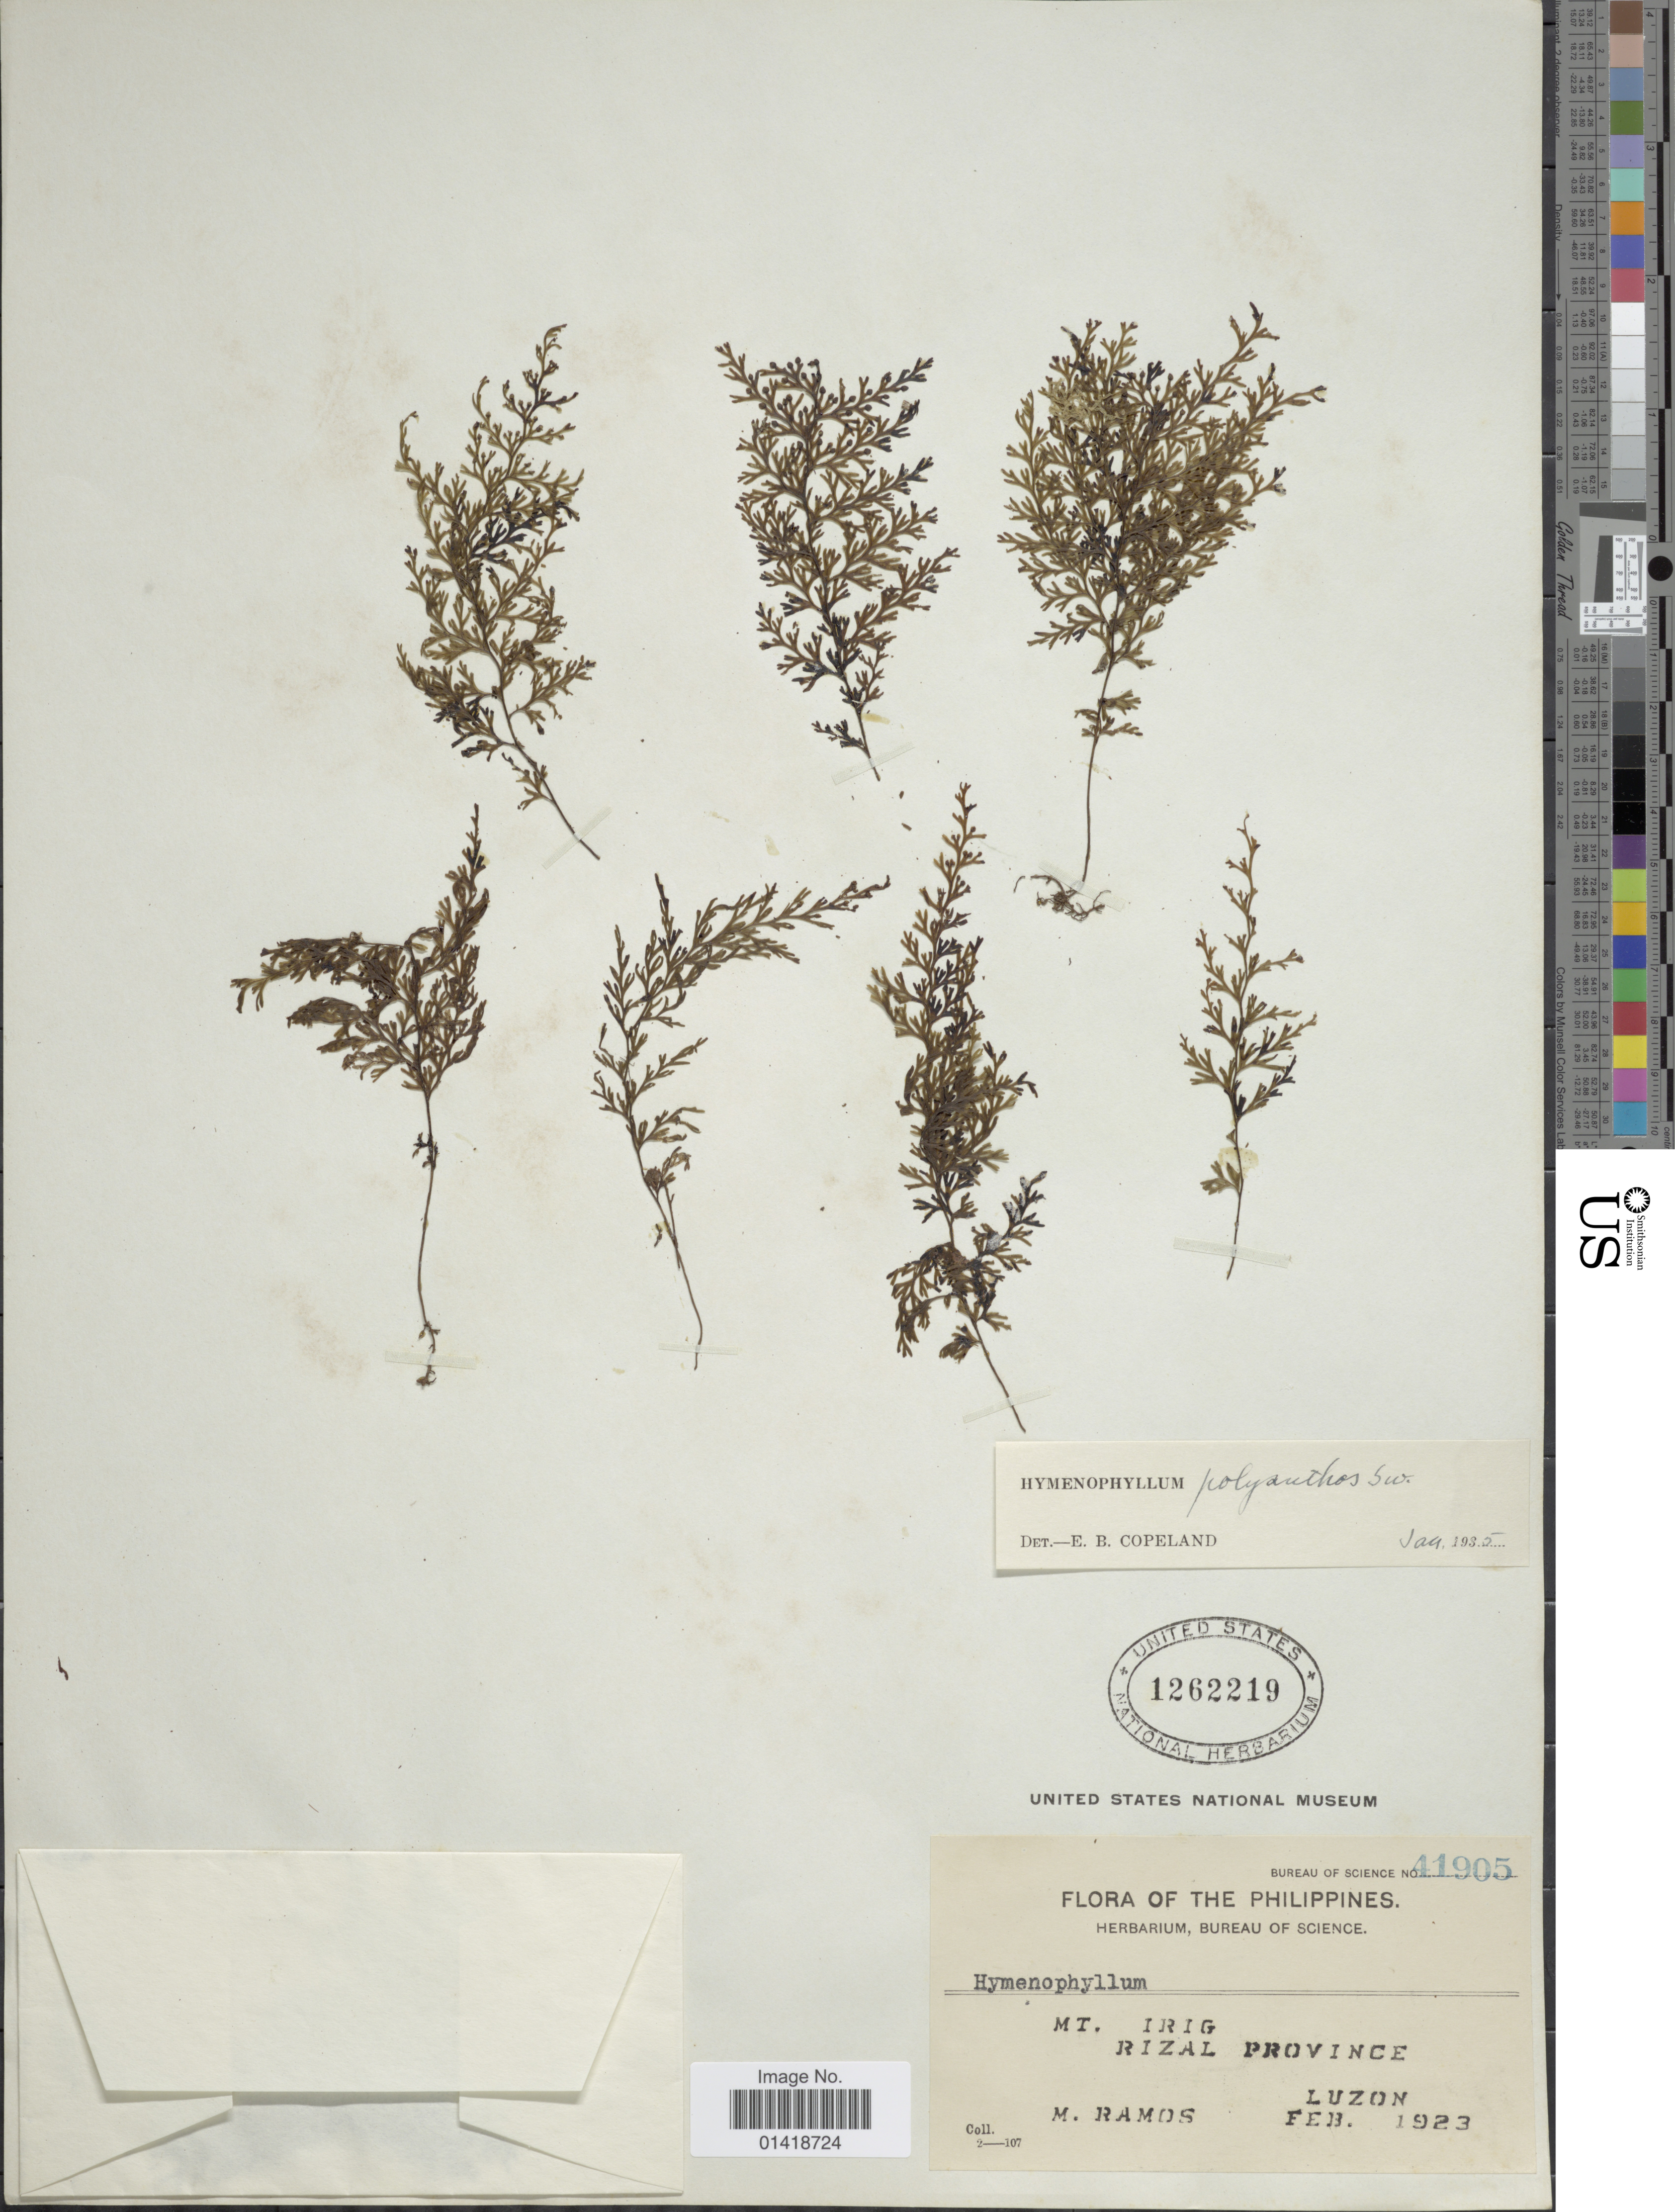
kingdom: Plantae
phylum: Tracheophyta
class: Polypodiopsida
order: Hymenophyllales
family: Hymenophyllaceae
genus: Hymenophyllum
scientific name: Hymenophyllum polyanthos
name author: (Sw.) Sw.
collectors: M. Ramos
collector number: Bureau of Science 41905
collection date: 1923-02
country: Philippines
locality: The Philippines. Mt. Irig. Rizal Province. Luzon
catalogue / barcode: US 1262219